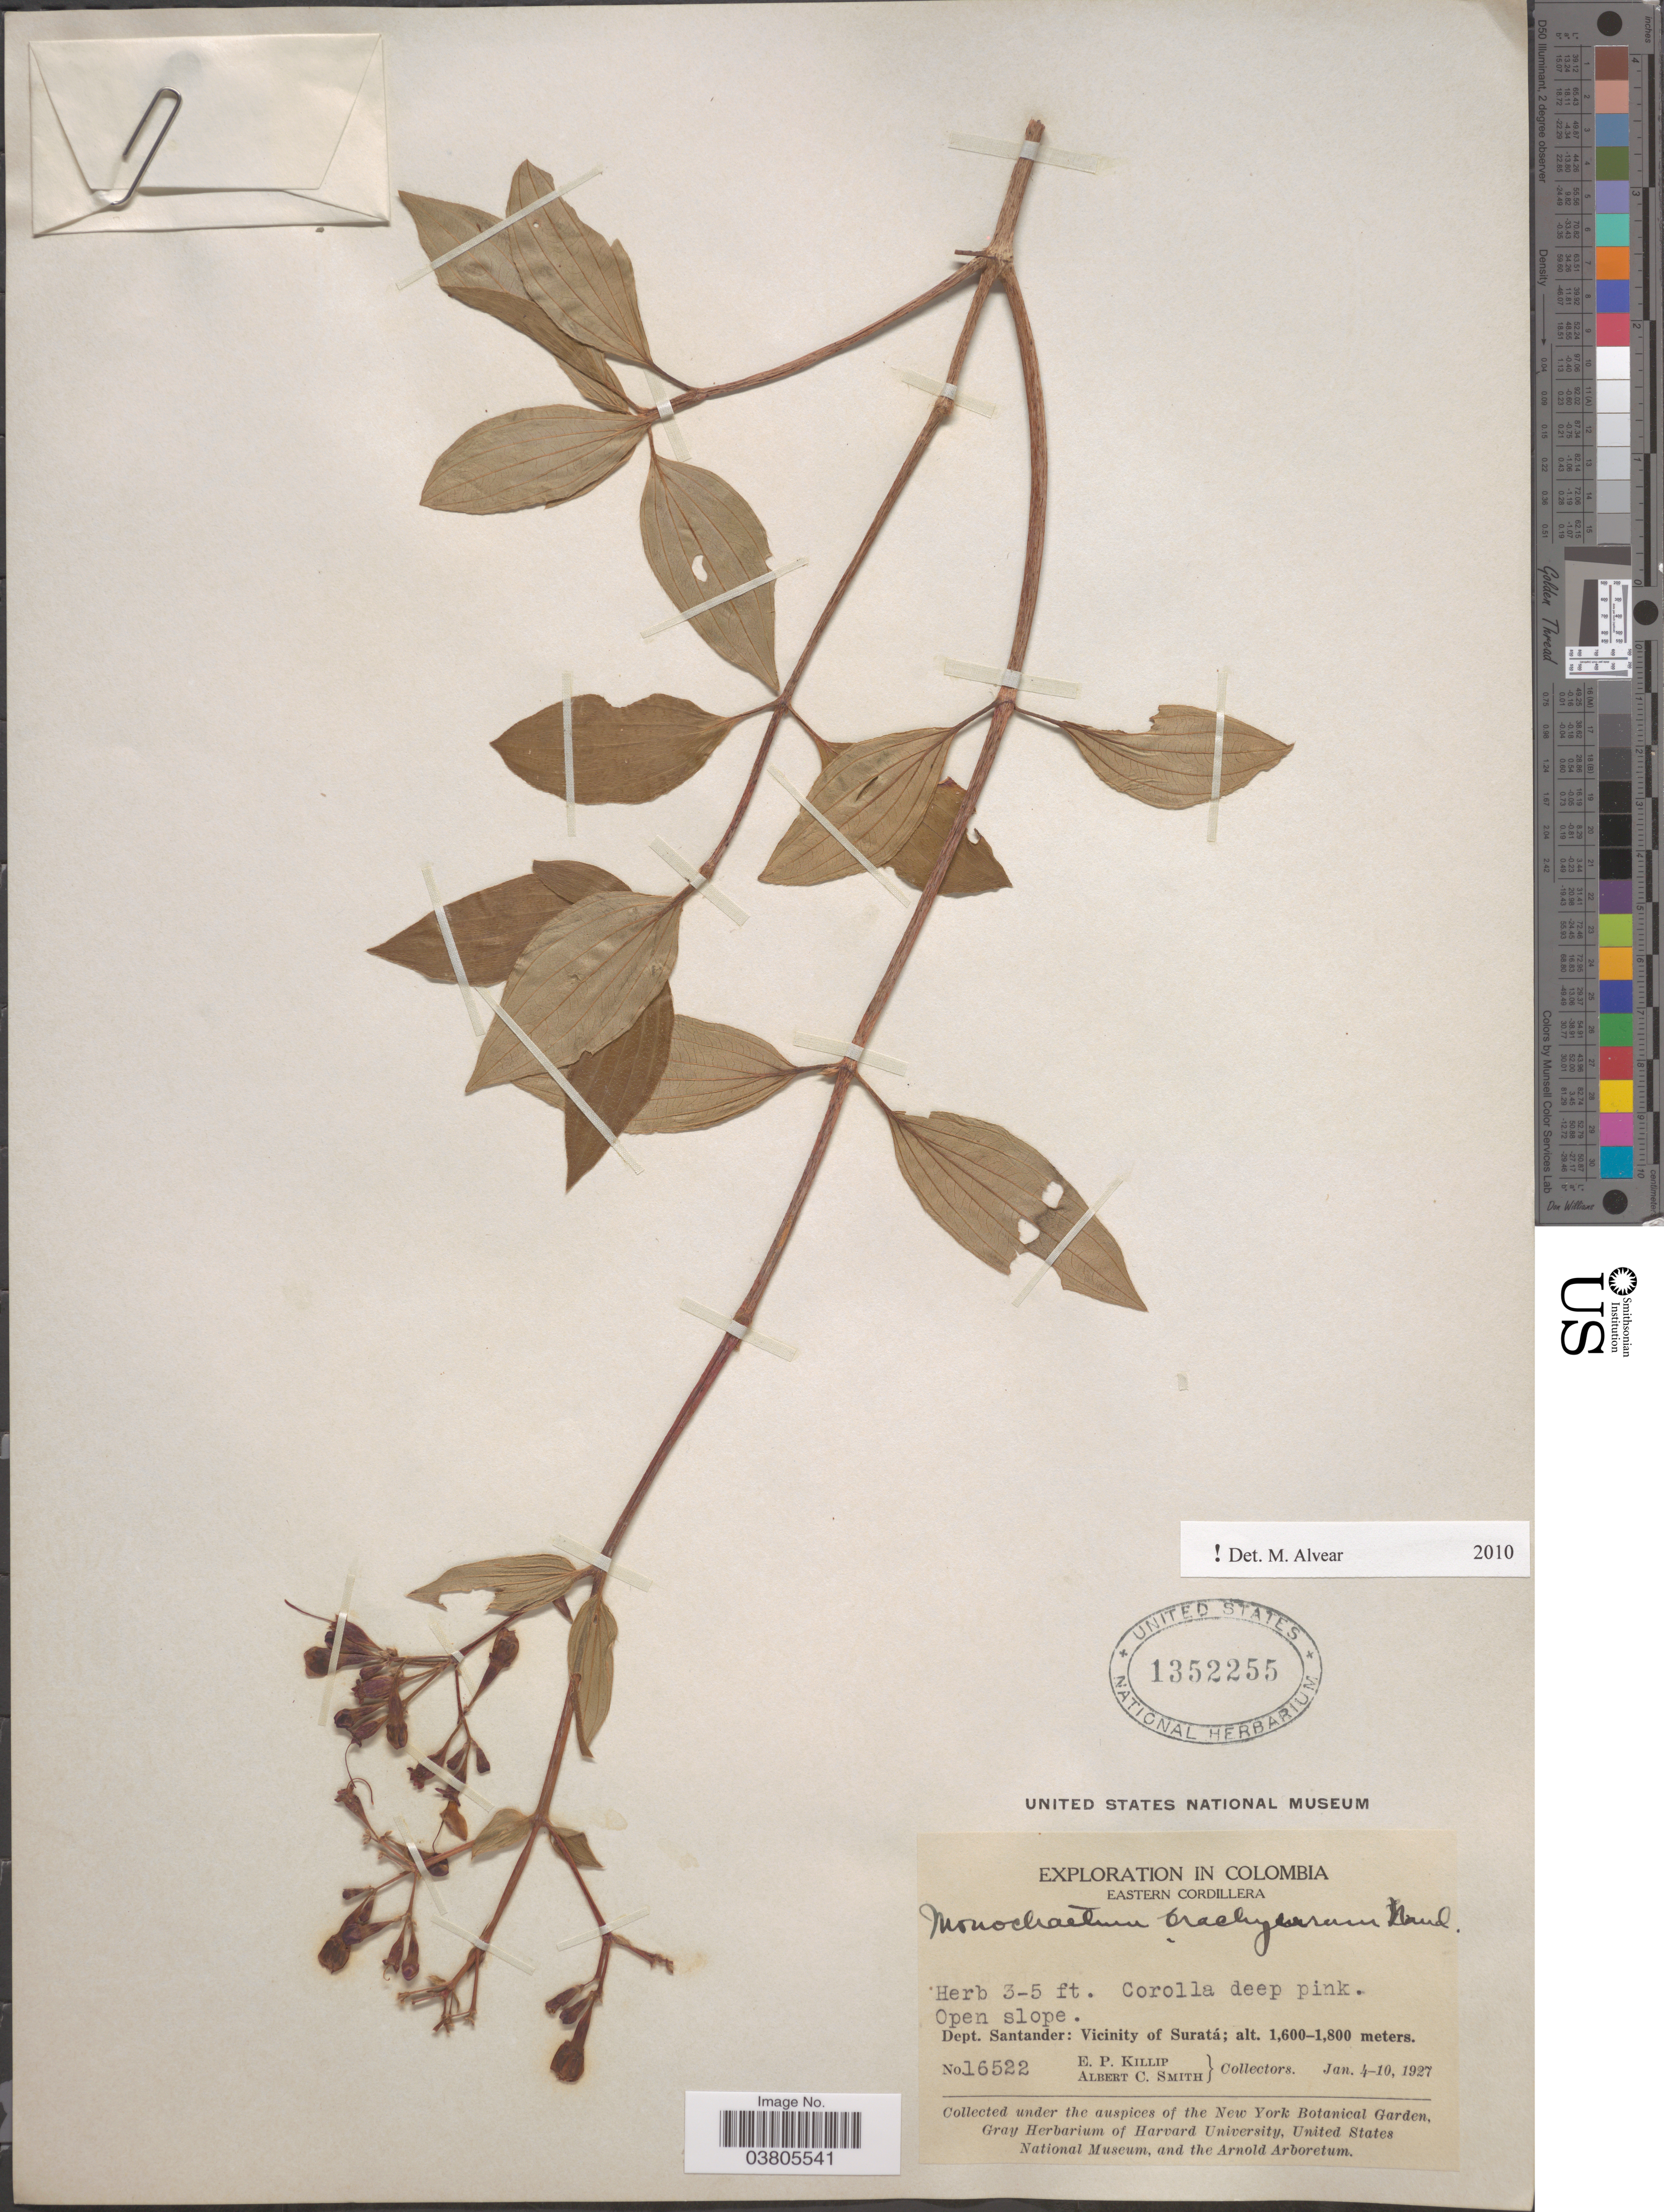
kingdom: Plantae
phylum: Tracheophyta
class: Magnoliopsida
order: Myrtales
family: Melastomataceae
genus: Monochaetum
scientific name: Monochaetum brachyurum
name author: Naudin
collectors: E. P. Killip & A. C. Smith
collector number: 16522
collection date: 1927-01-04/1927-01-10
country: Colombia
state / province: Santander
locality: Eastern Cordillera. Dept. Santander: Vicinity of Suratá.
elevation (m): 1600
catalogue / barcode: US 1352255